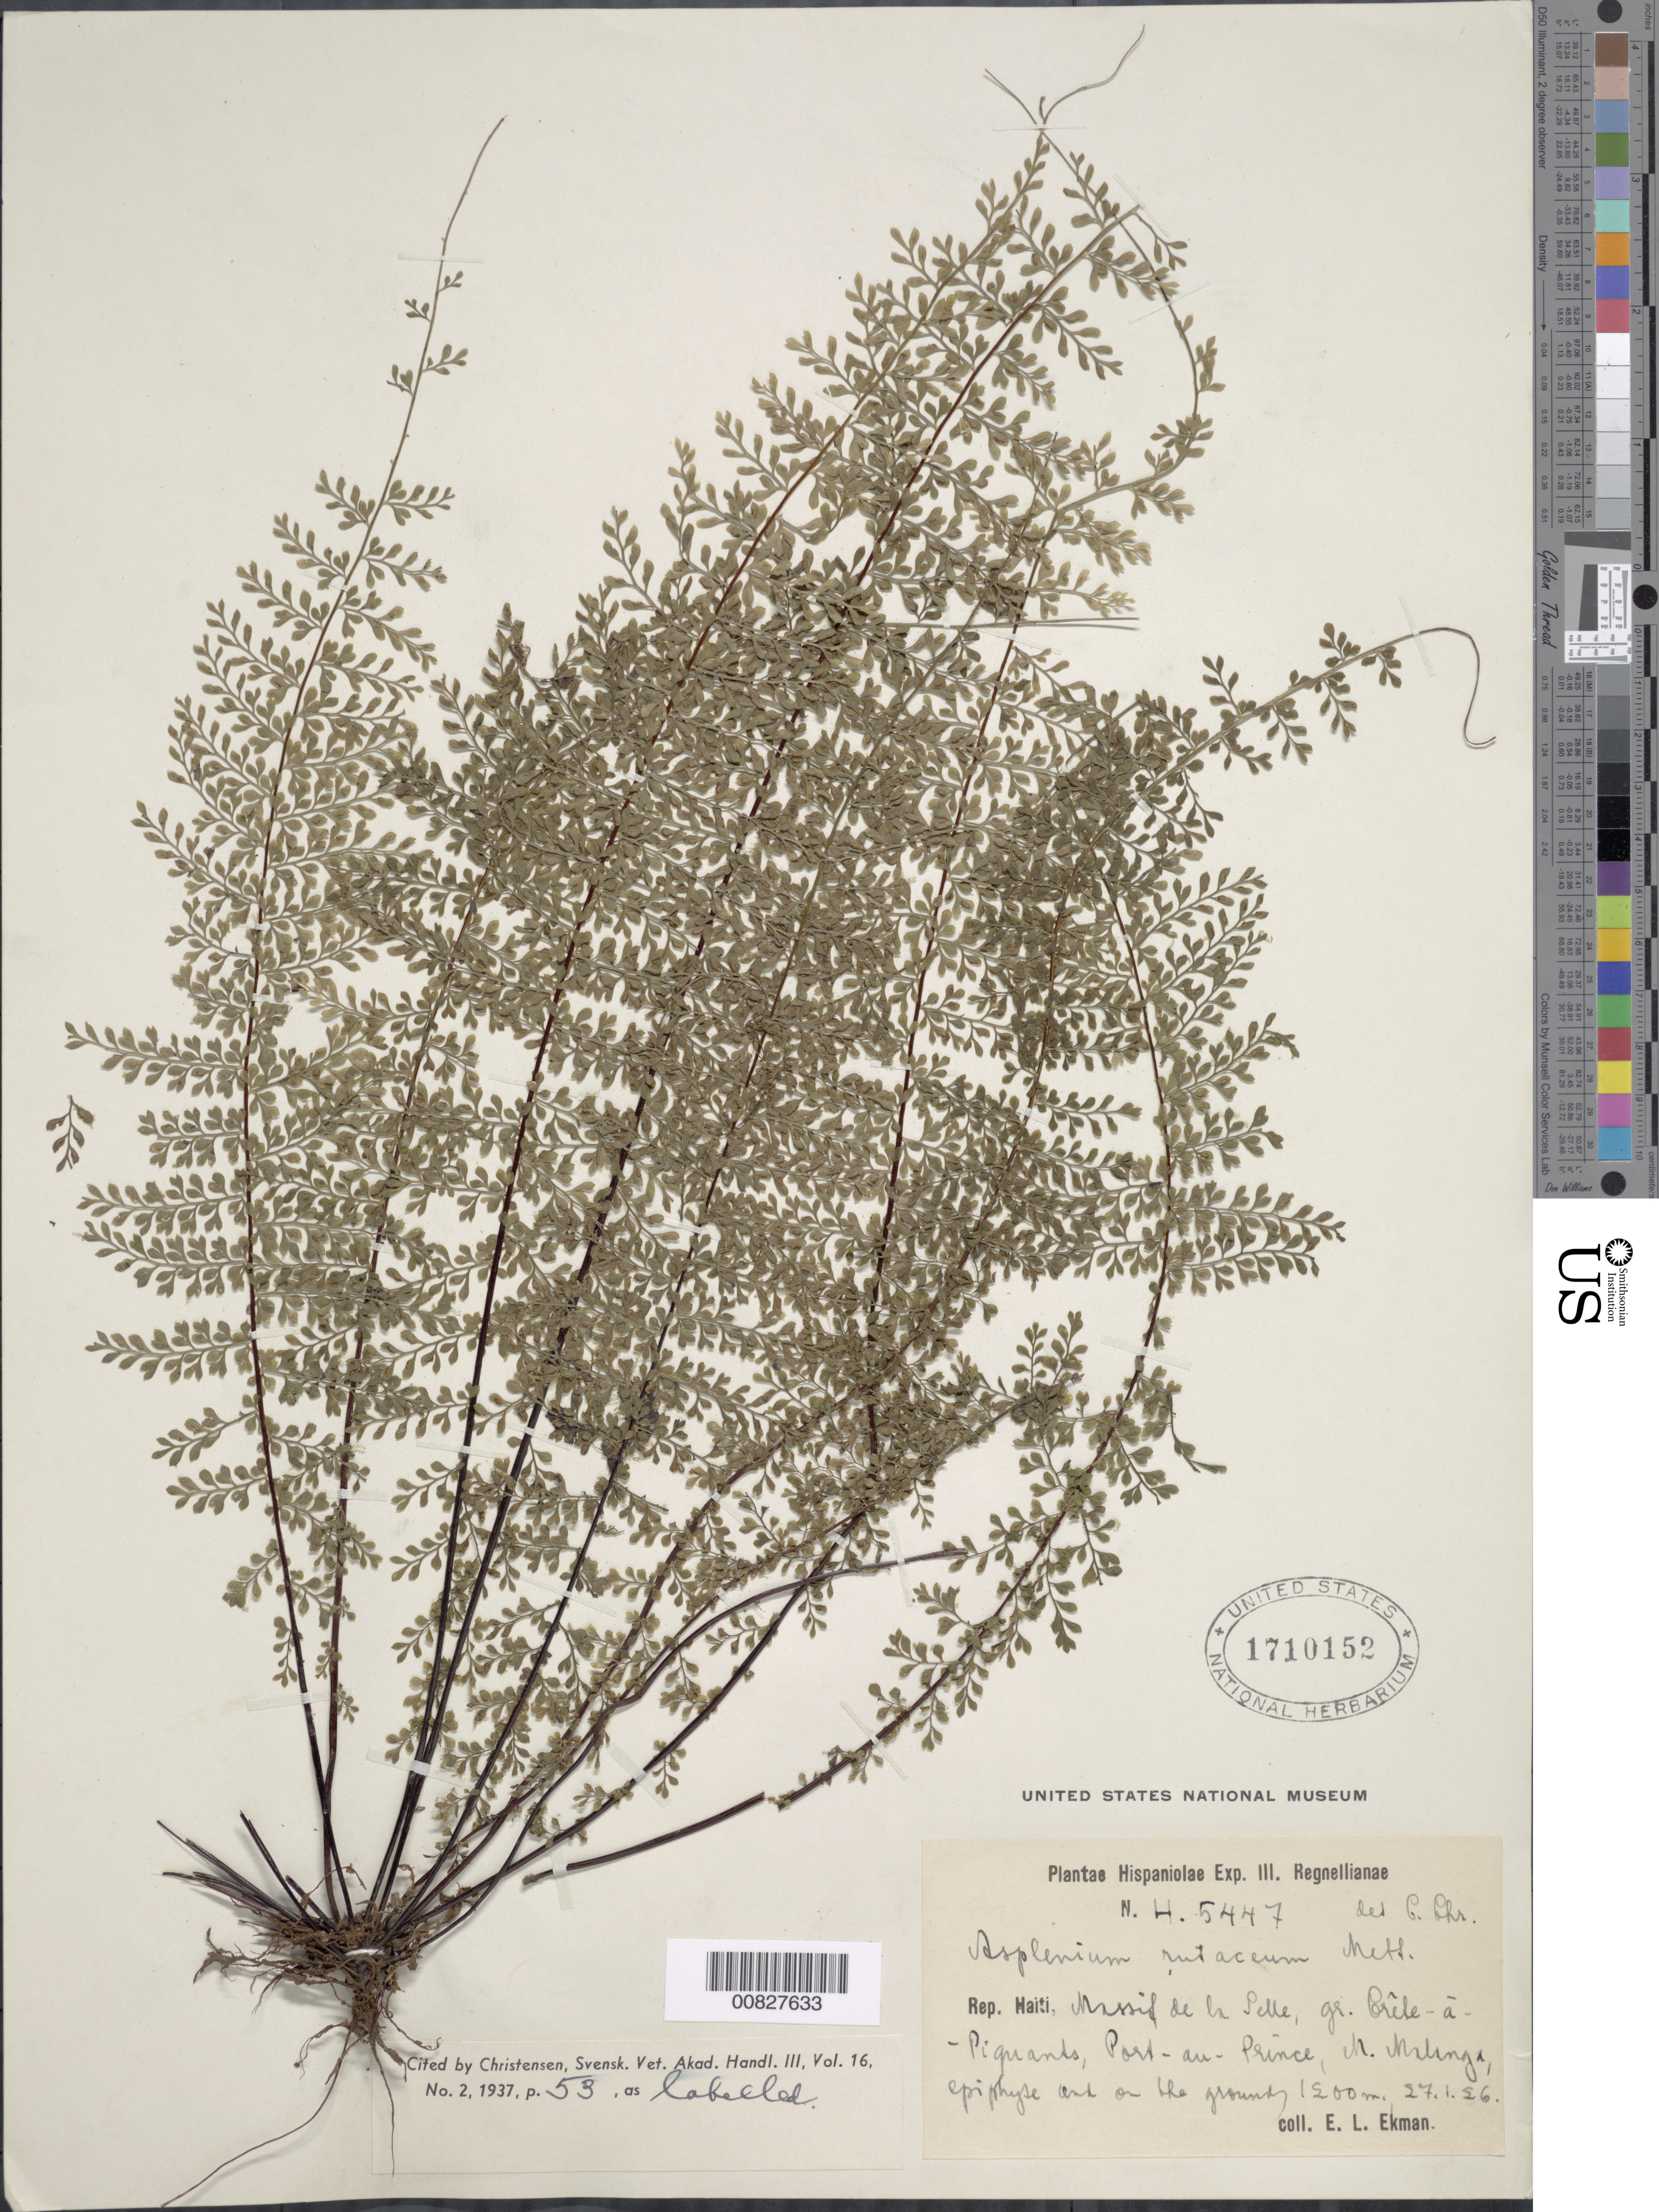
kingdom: Plantae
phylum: Tracheophyta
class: Polypodiopsida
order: Polypodiales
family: Aspleniaceae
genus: Asplenium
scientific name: Asplenium rutaceum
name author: (Willd.) Mett.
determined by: Christensen, C. F. A.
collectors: E. L. Ekman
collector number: H 5447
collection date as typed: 27 Jan 1926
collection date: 1926-01-27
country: Haiti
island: Hispaniola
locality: Massif de la Selle, Gr. Crête a Piquants, Port au Prince, M. Malaga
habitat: On the ground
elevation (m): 1200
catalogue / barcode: US 1710152